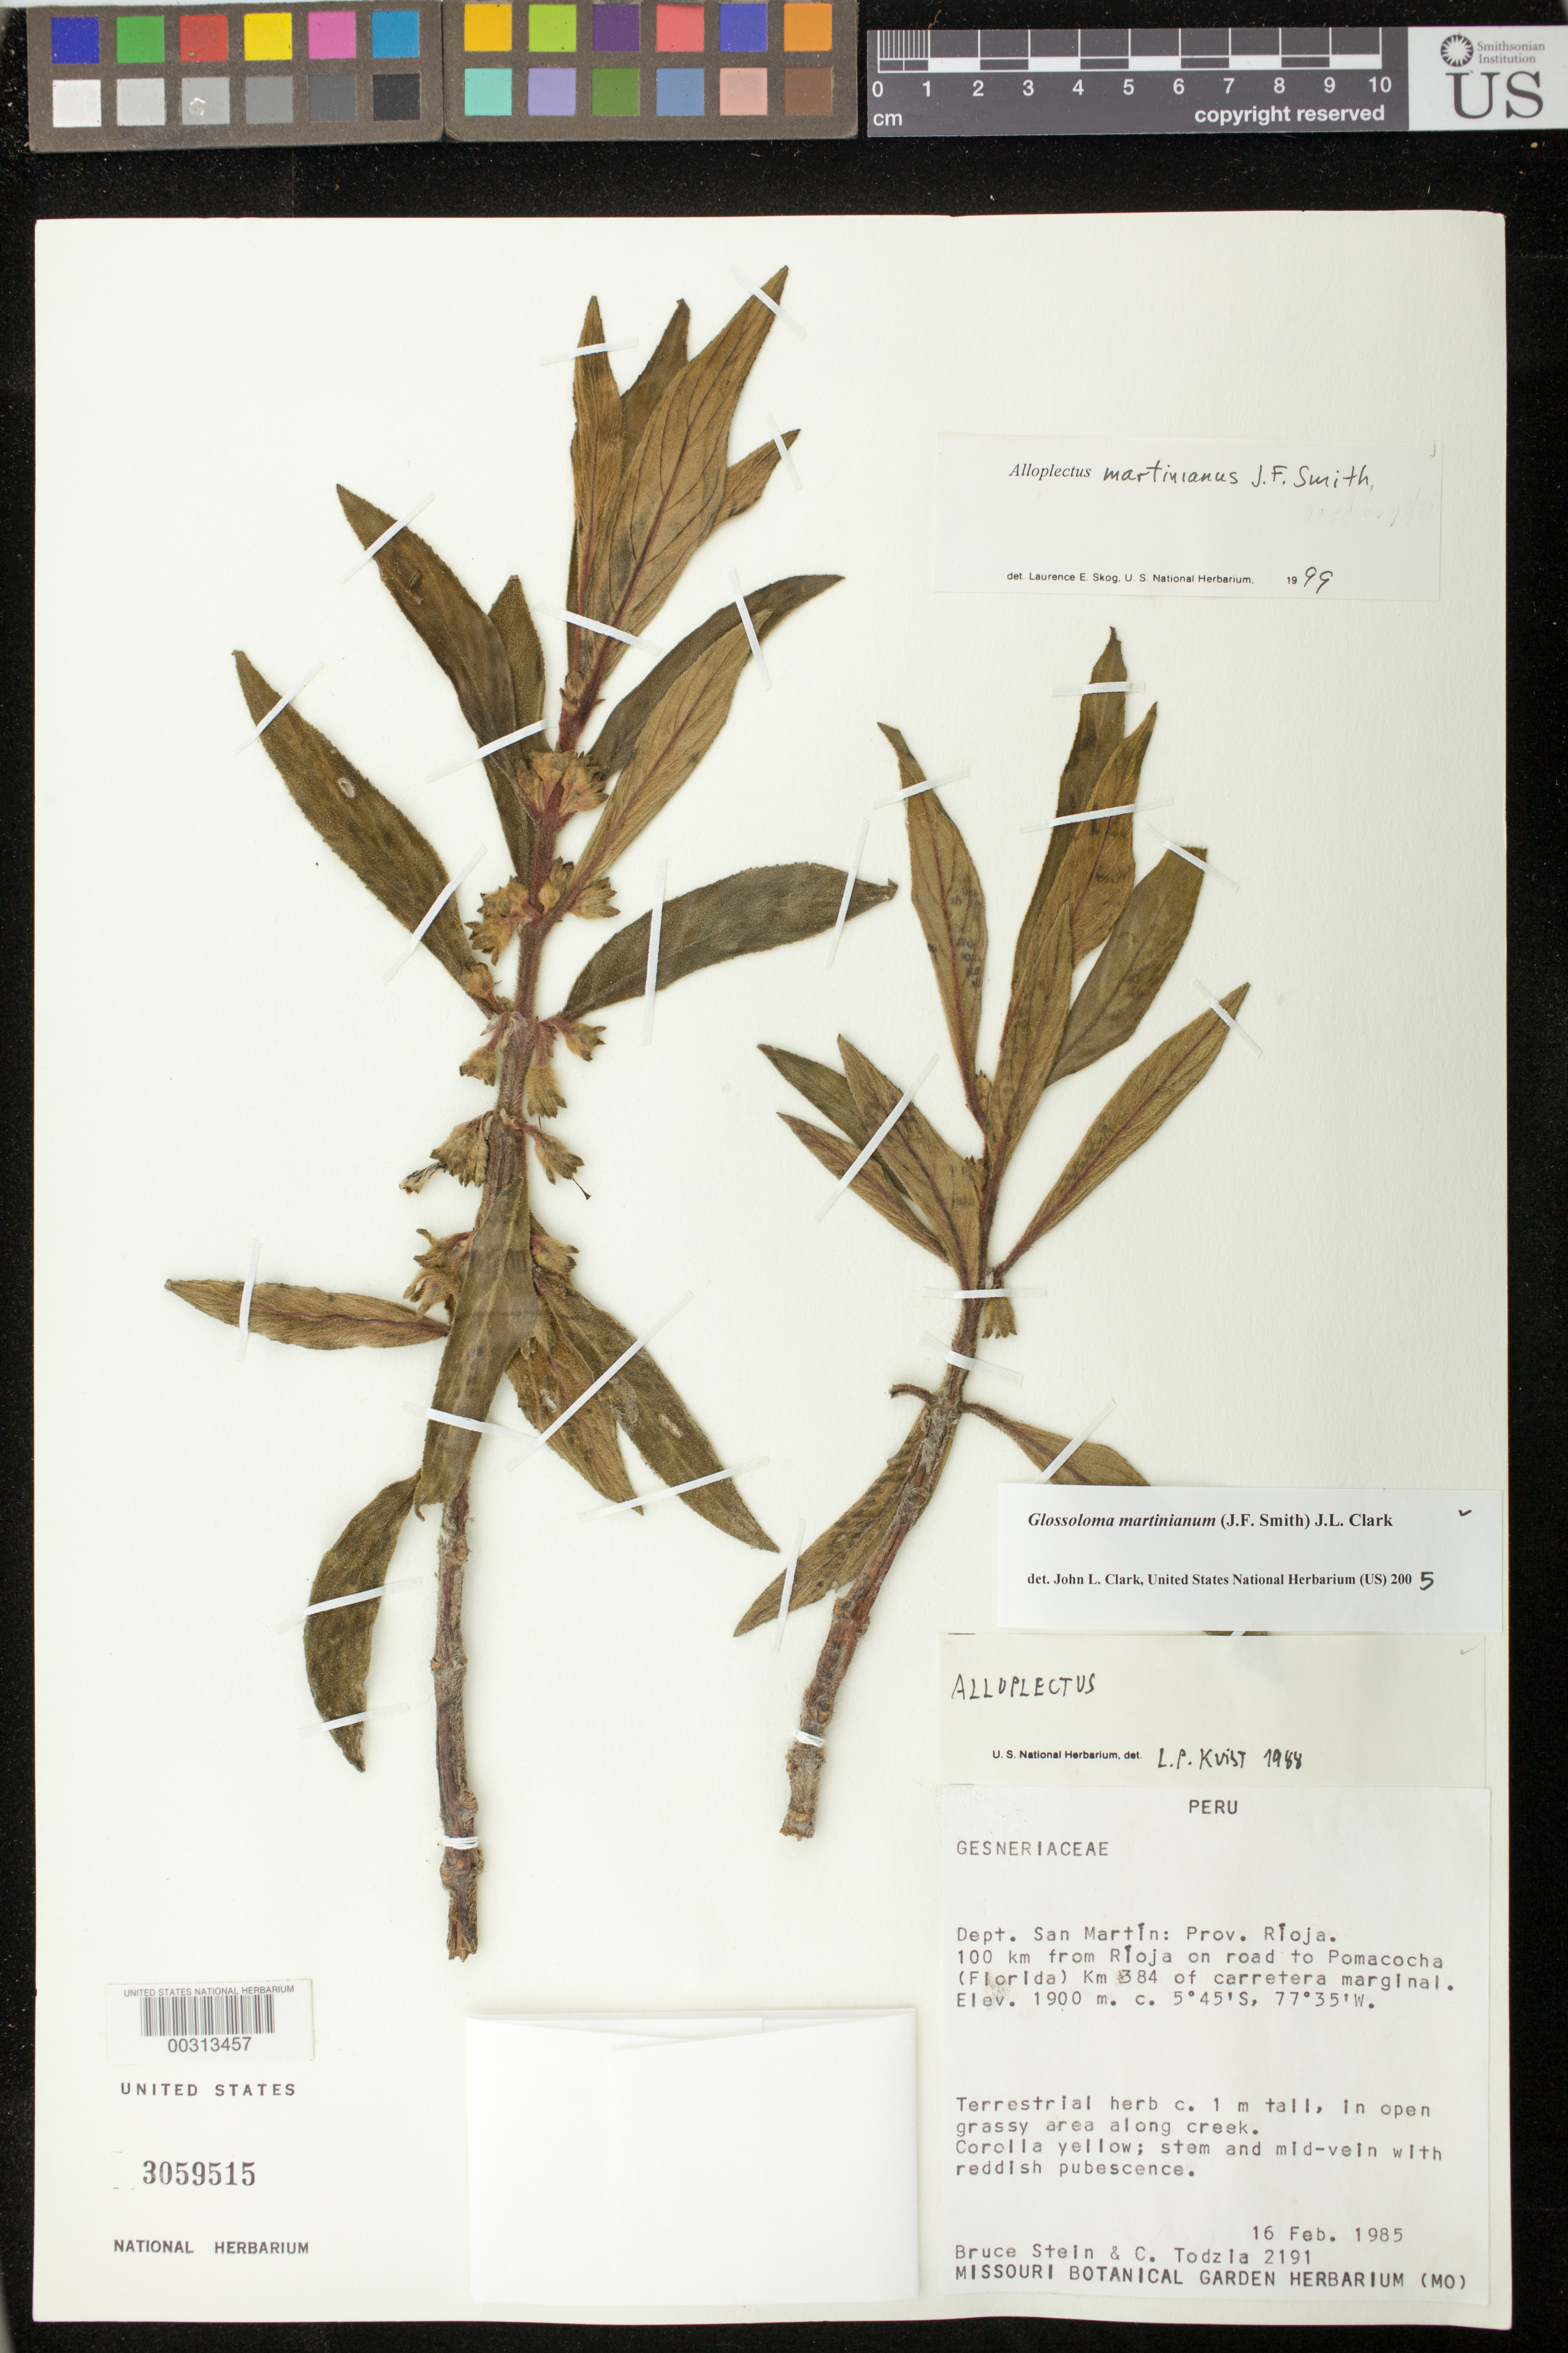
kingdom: Plantae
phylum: Tracheophyta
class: Magnoliopsida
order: Lamiales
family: Gesneriaceae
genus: Glossoloma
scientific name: Glossoloma martinianum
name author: (J.F. Sm.) J.L. Clark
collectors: B. A. Stein & C. A. Todzia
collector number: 2191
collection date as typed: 16 Feb 1985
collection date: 1985-02-16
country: Peru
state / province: San Martín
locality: Prov. Ríoja; 100 km from Ríoja on road to Pomacocha (Florida) km 384 of Carretera marginal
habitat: In open grassy area along creek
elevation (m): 1900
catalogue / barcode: US 3059515